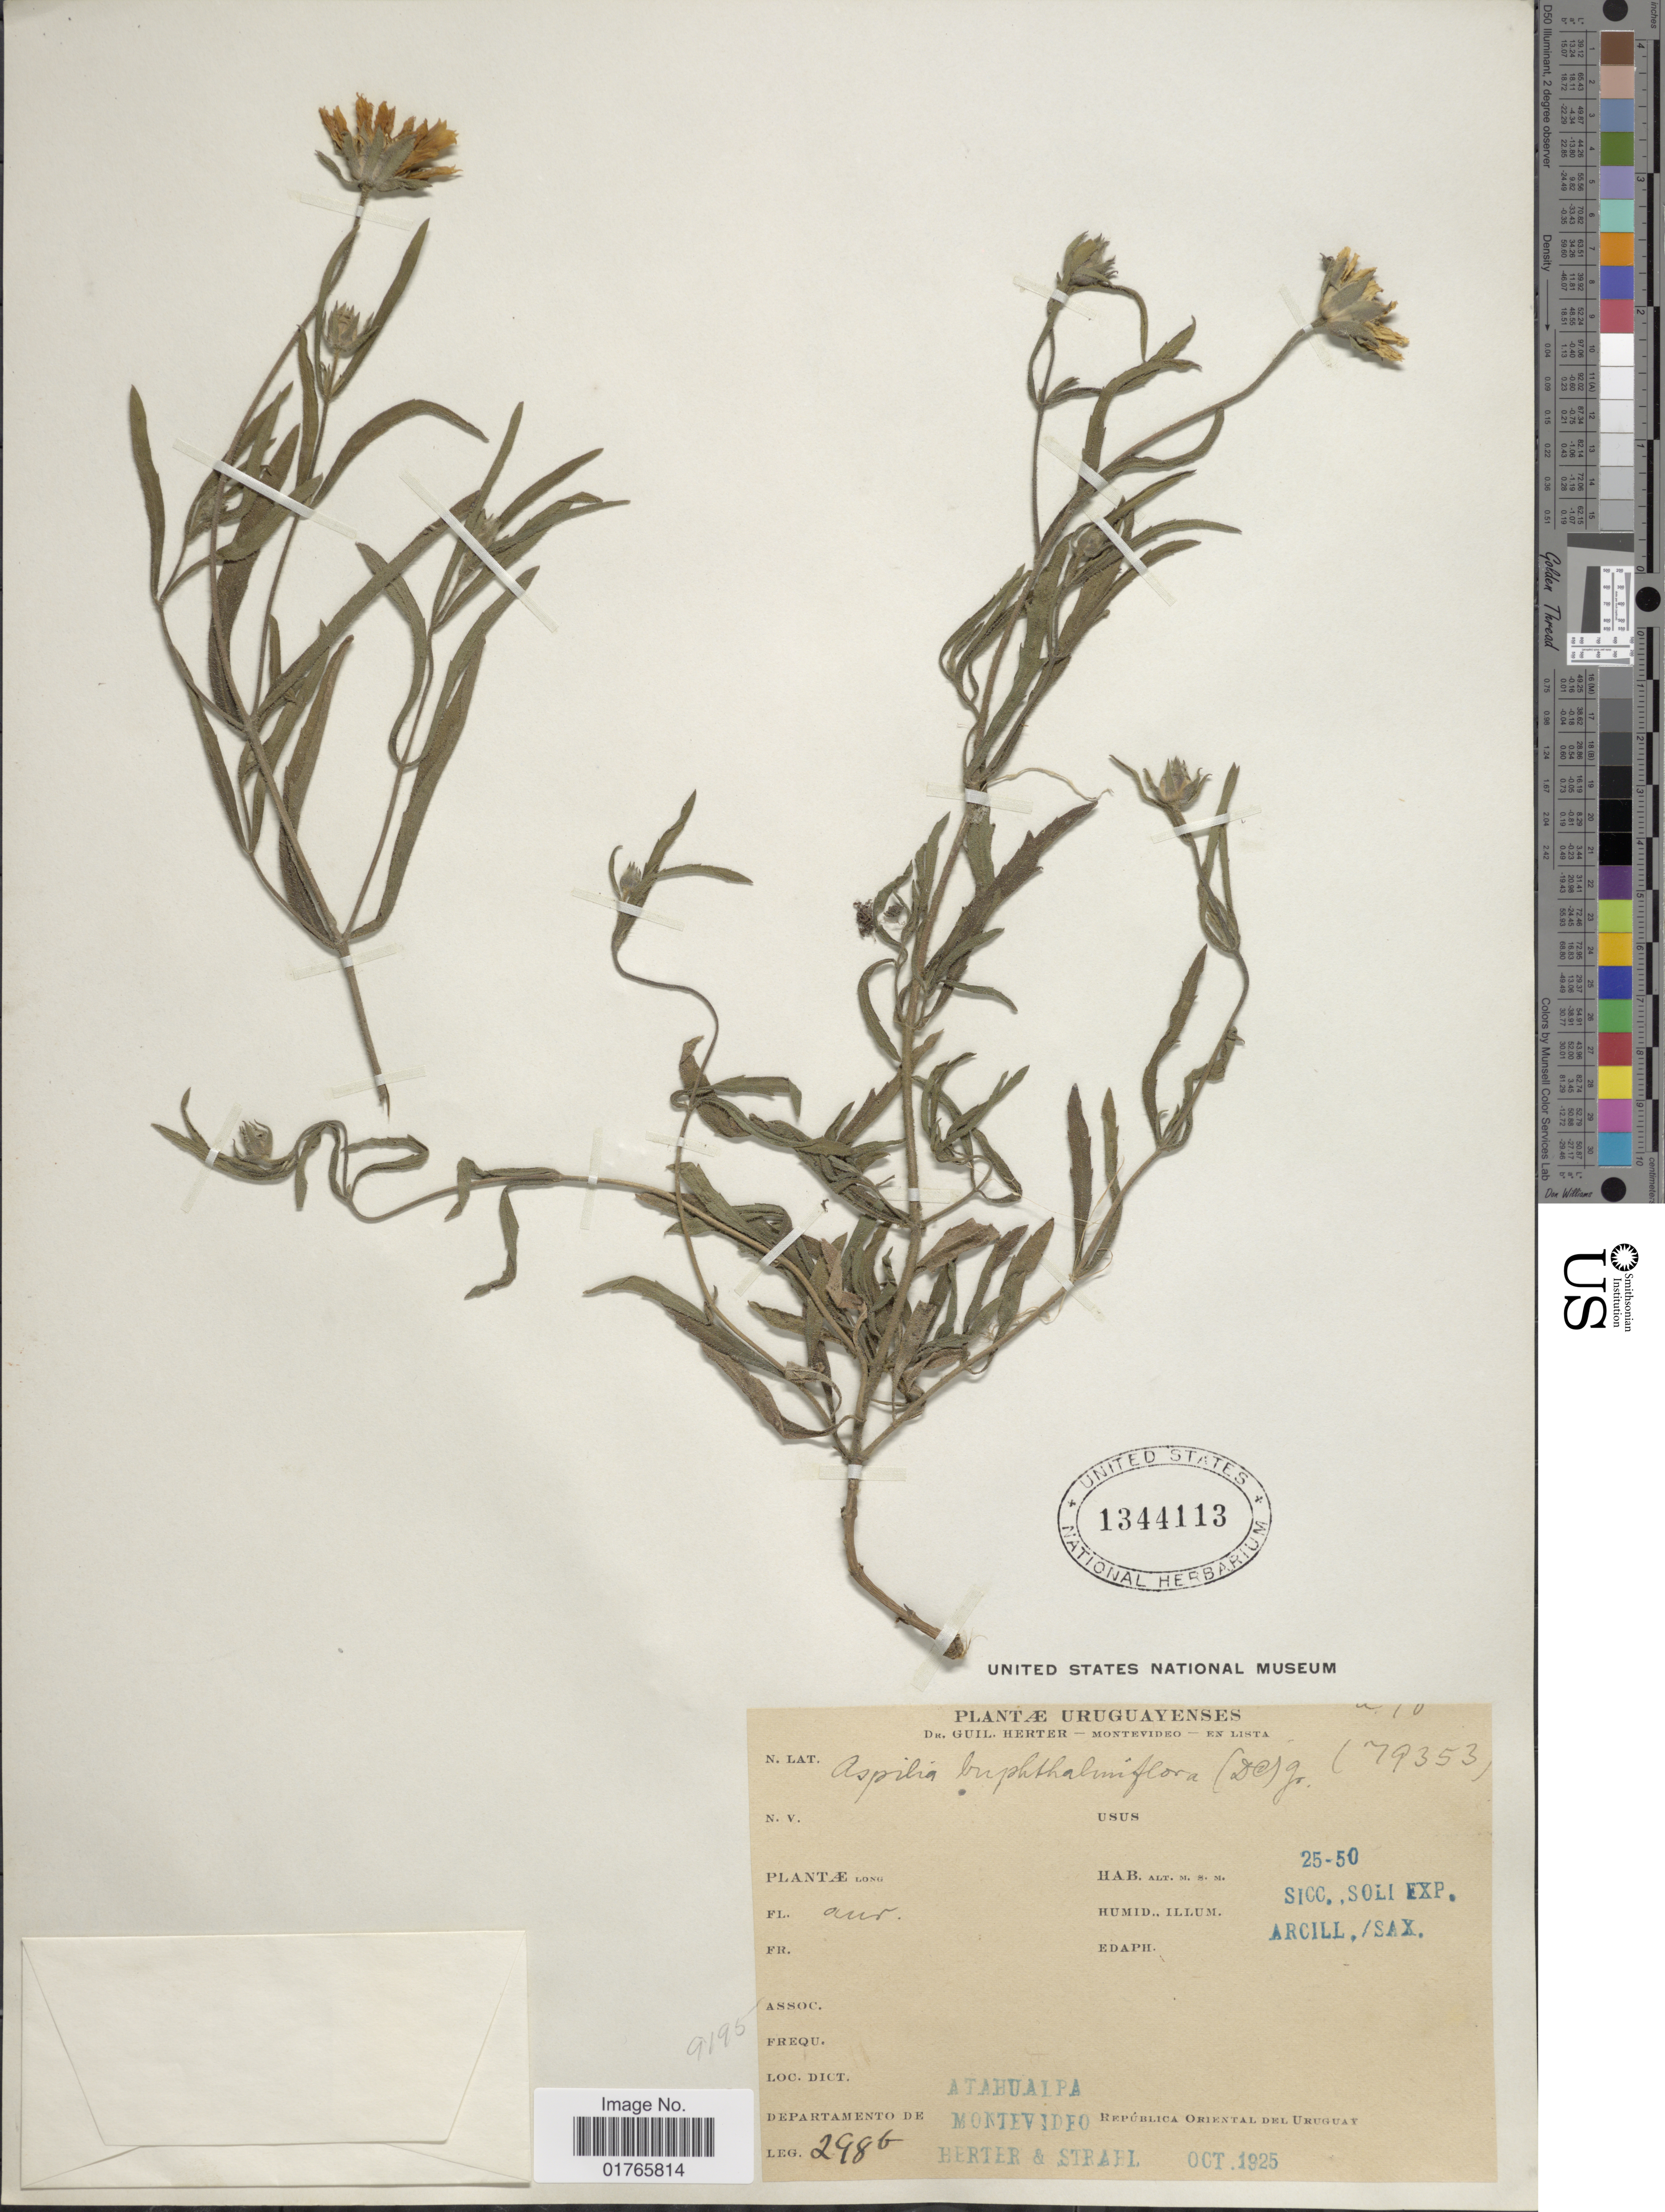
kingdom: Plantae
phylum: Tracheophyta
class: Magnoliopsida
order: Asterales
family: Asteraceae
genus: Aspilia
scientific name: Aspilia montividensis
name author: (Spreng.) Baker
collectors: W. G. Herter & -. Strahl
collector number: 298b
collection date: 1925-10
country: Uruguay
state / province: Montevideo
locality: Atahualpa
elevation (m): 25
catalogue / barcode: US 1344113